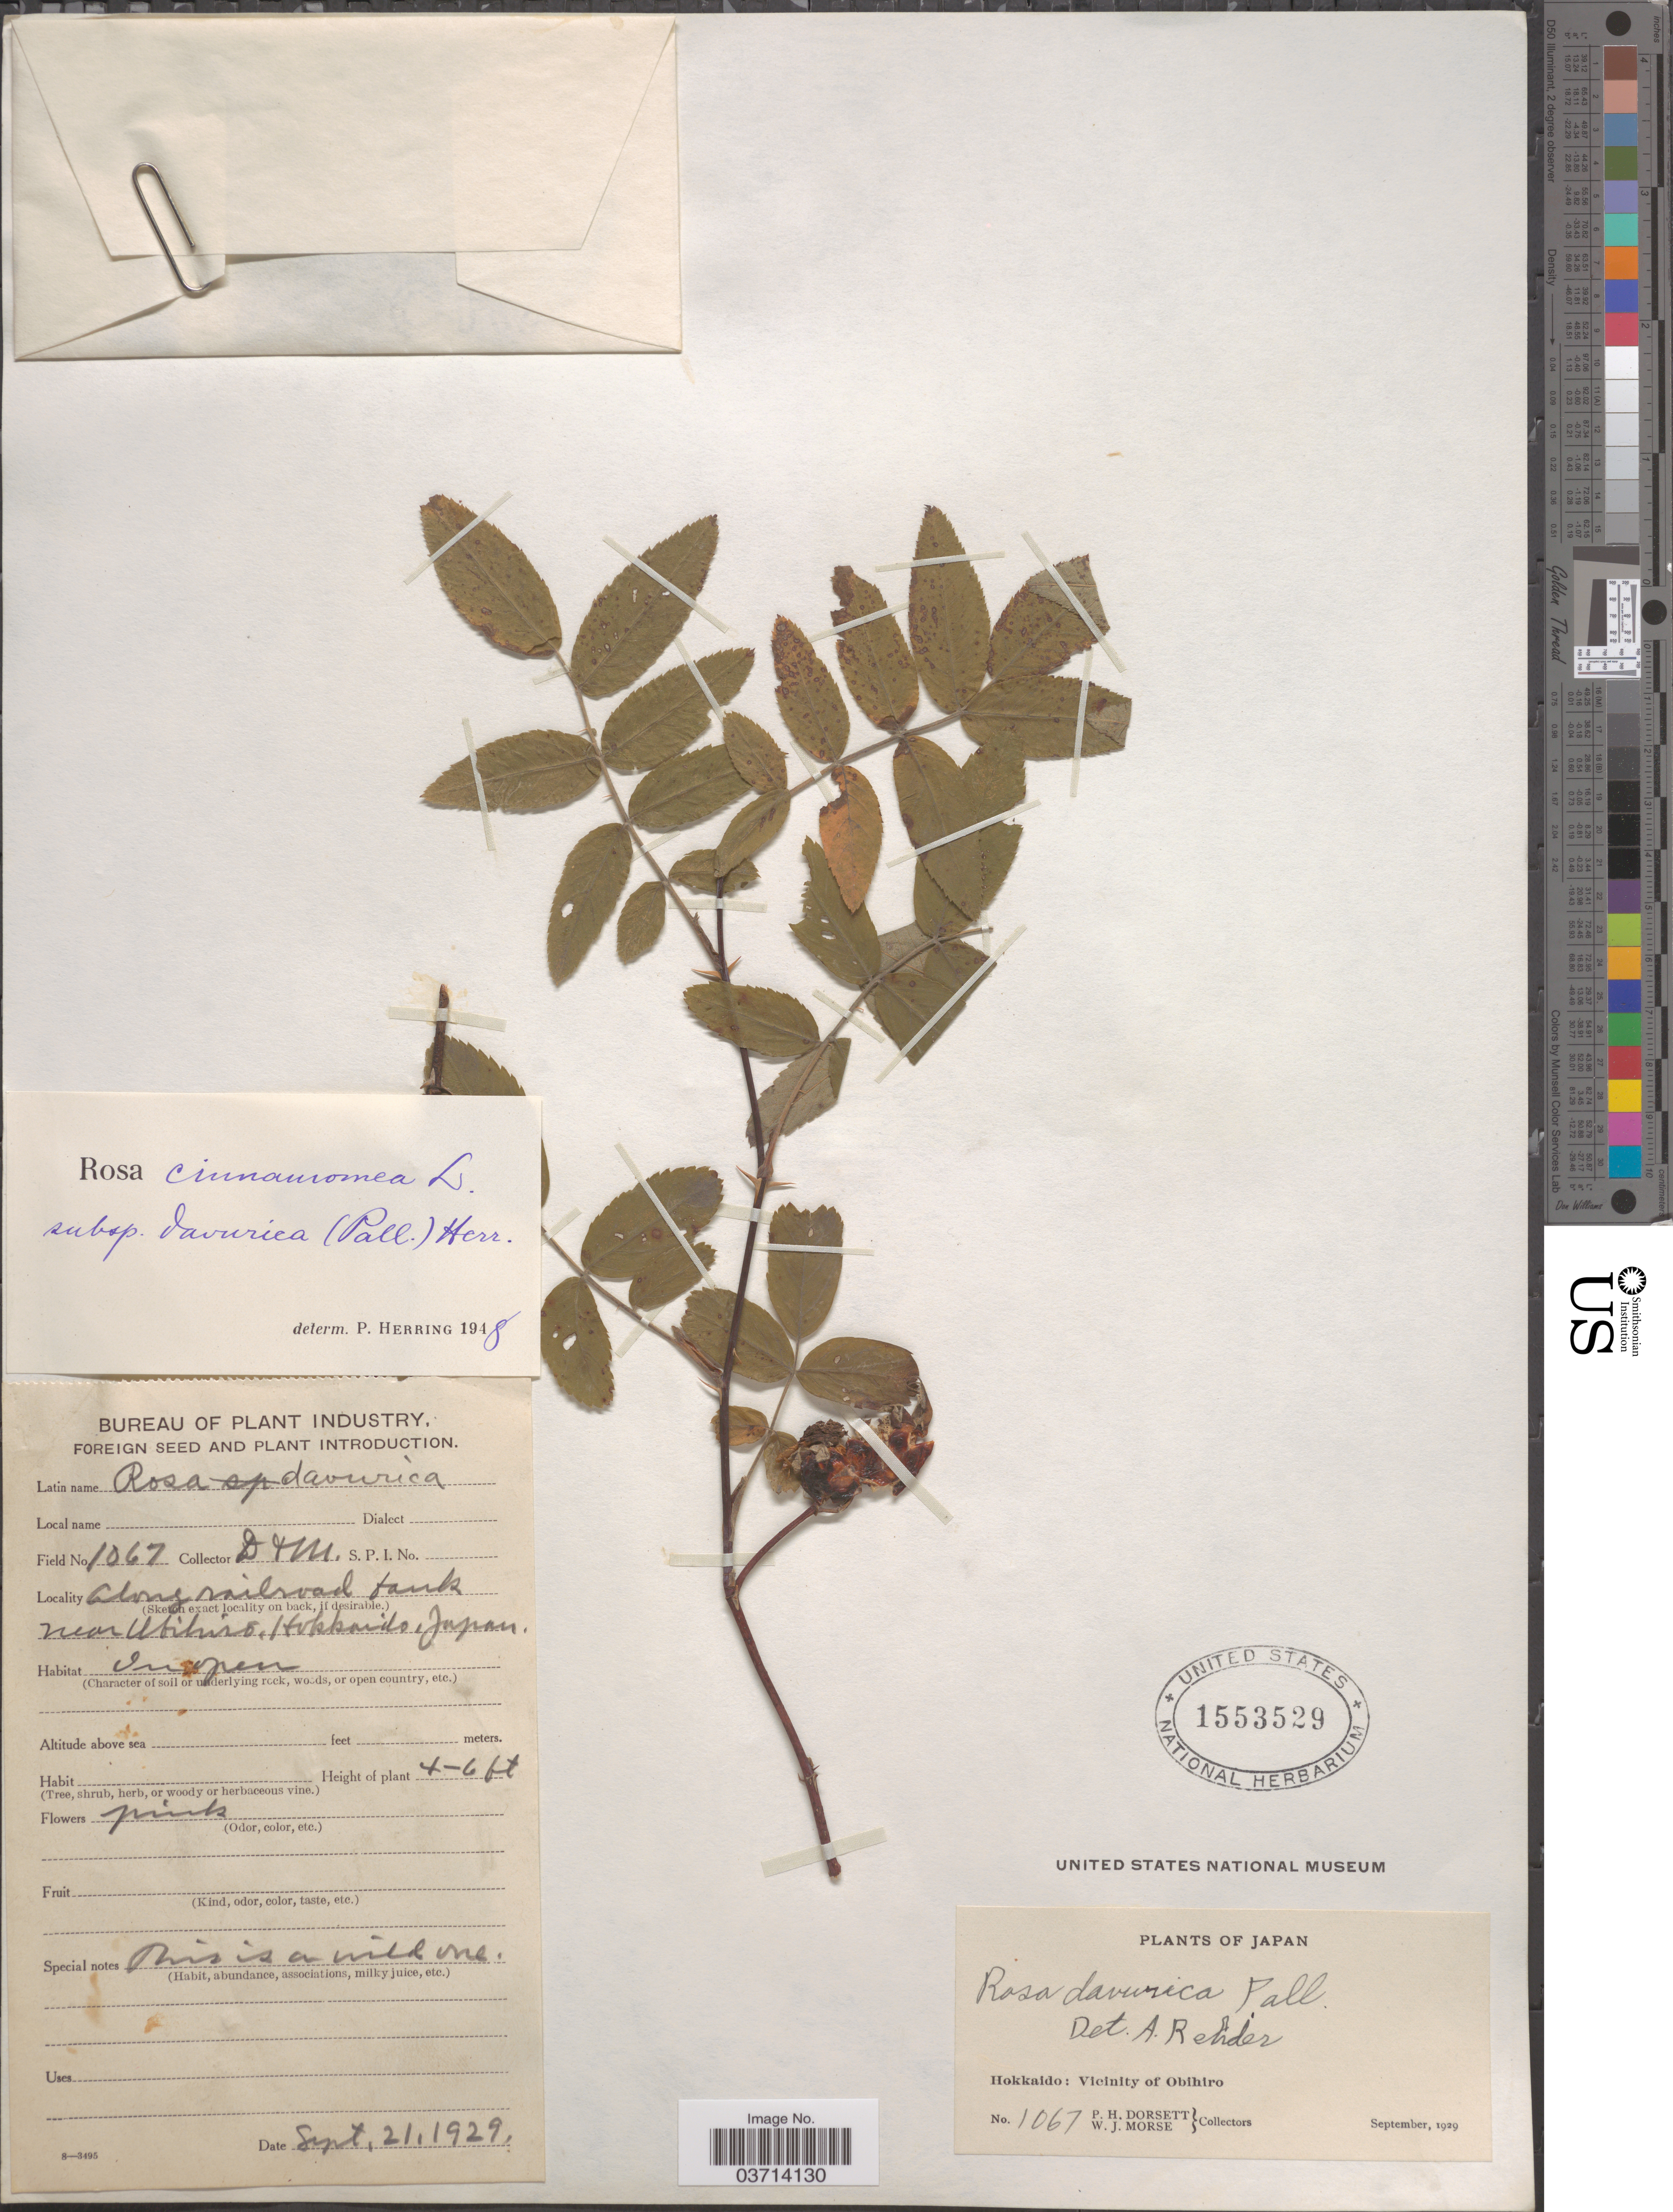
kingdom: Plantae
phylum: Tracheophyta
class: Magnoliopsida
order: Rosales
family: Rosaceae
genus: Rosa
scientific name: Rosa cinnamomea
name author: L.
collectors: P. H. Dorsett & W. J. Morse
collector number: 1067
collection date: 1929-09-21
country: Japan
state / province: Hokkaidō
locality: Along railroad bank. Near Ubihiro. Vicinity of Obihiro.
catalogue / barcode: US 1553529